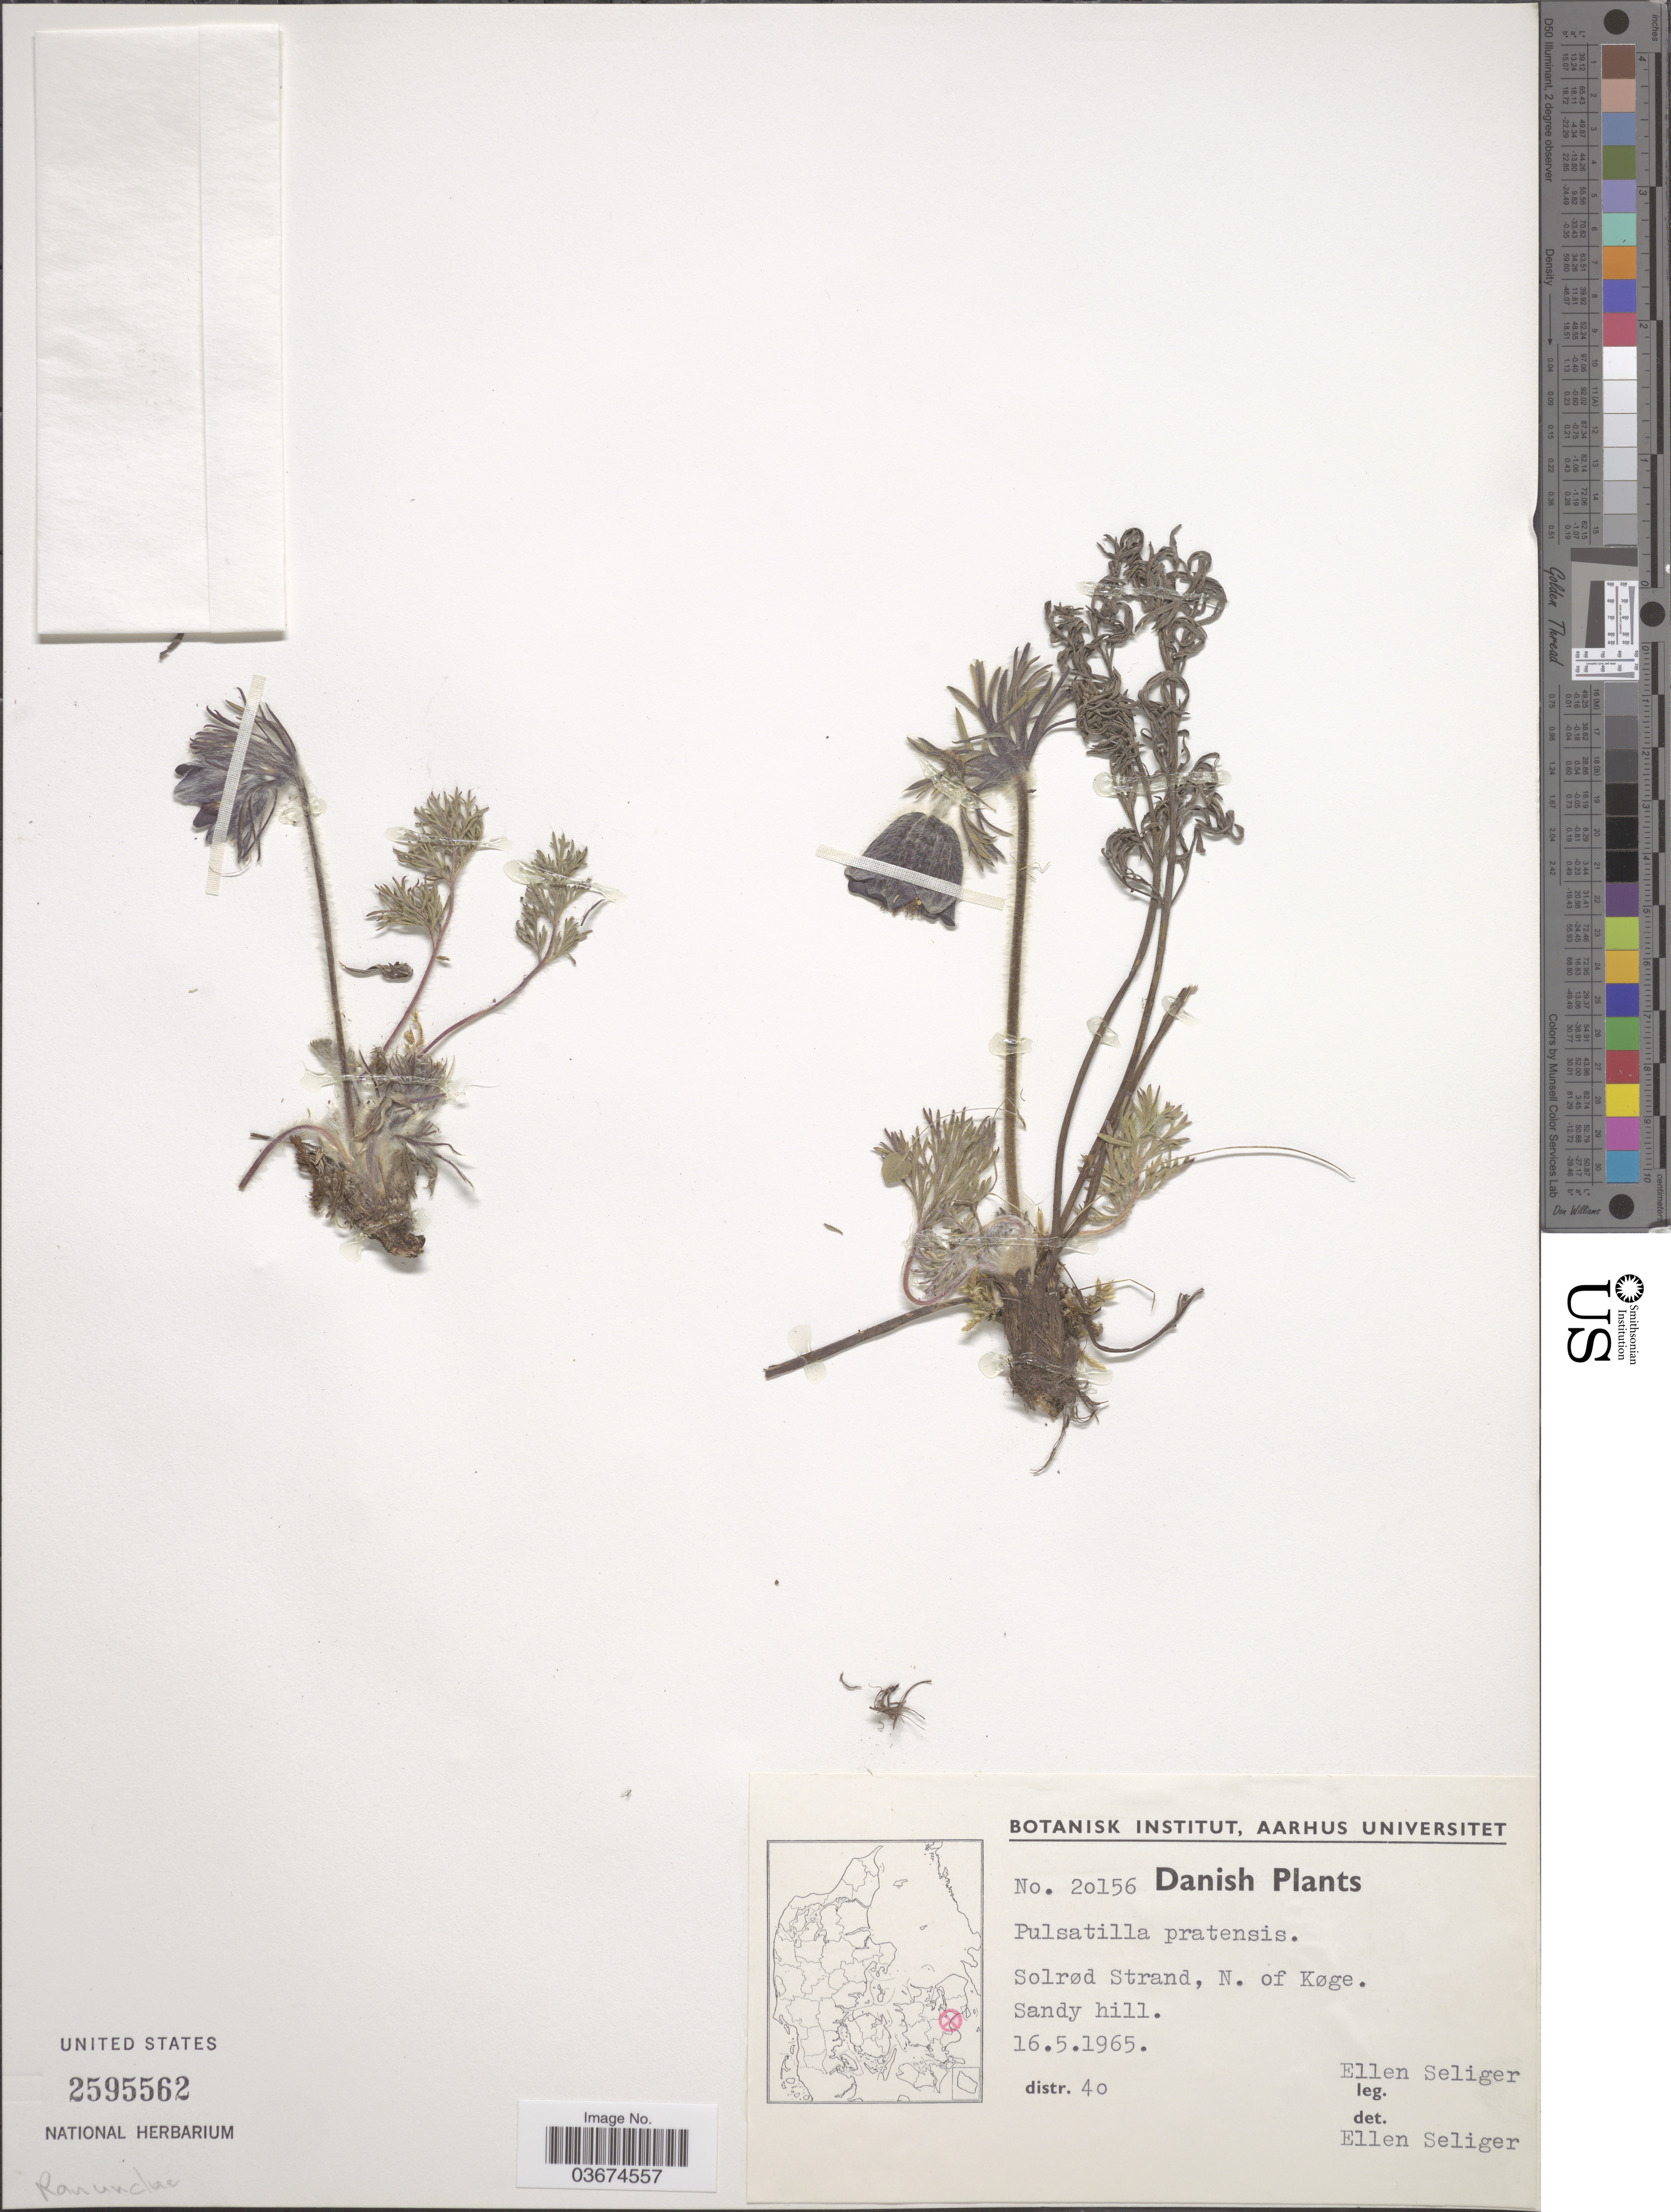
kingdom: Plantae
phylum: Tracheophyta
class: Magnoliopsida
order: Ranunculales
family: Ranunculaceae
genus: Pulsatilla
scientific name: Pulsatilla pratensis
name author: (L.) Mill.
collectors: E. Seliger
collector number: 20156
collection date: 1965-05-16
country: Denmark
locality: Danish. Solrød Strand, N. of Køge.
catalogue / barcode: US 2595562